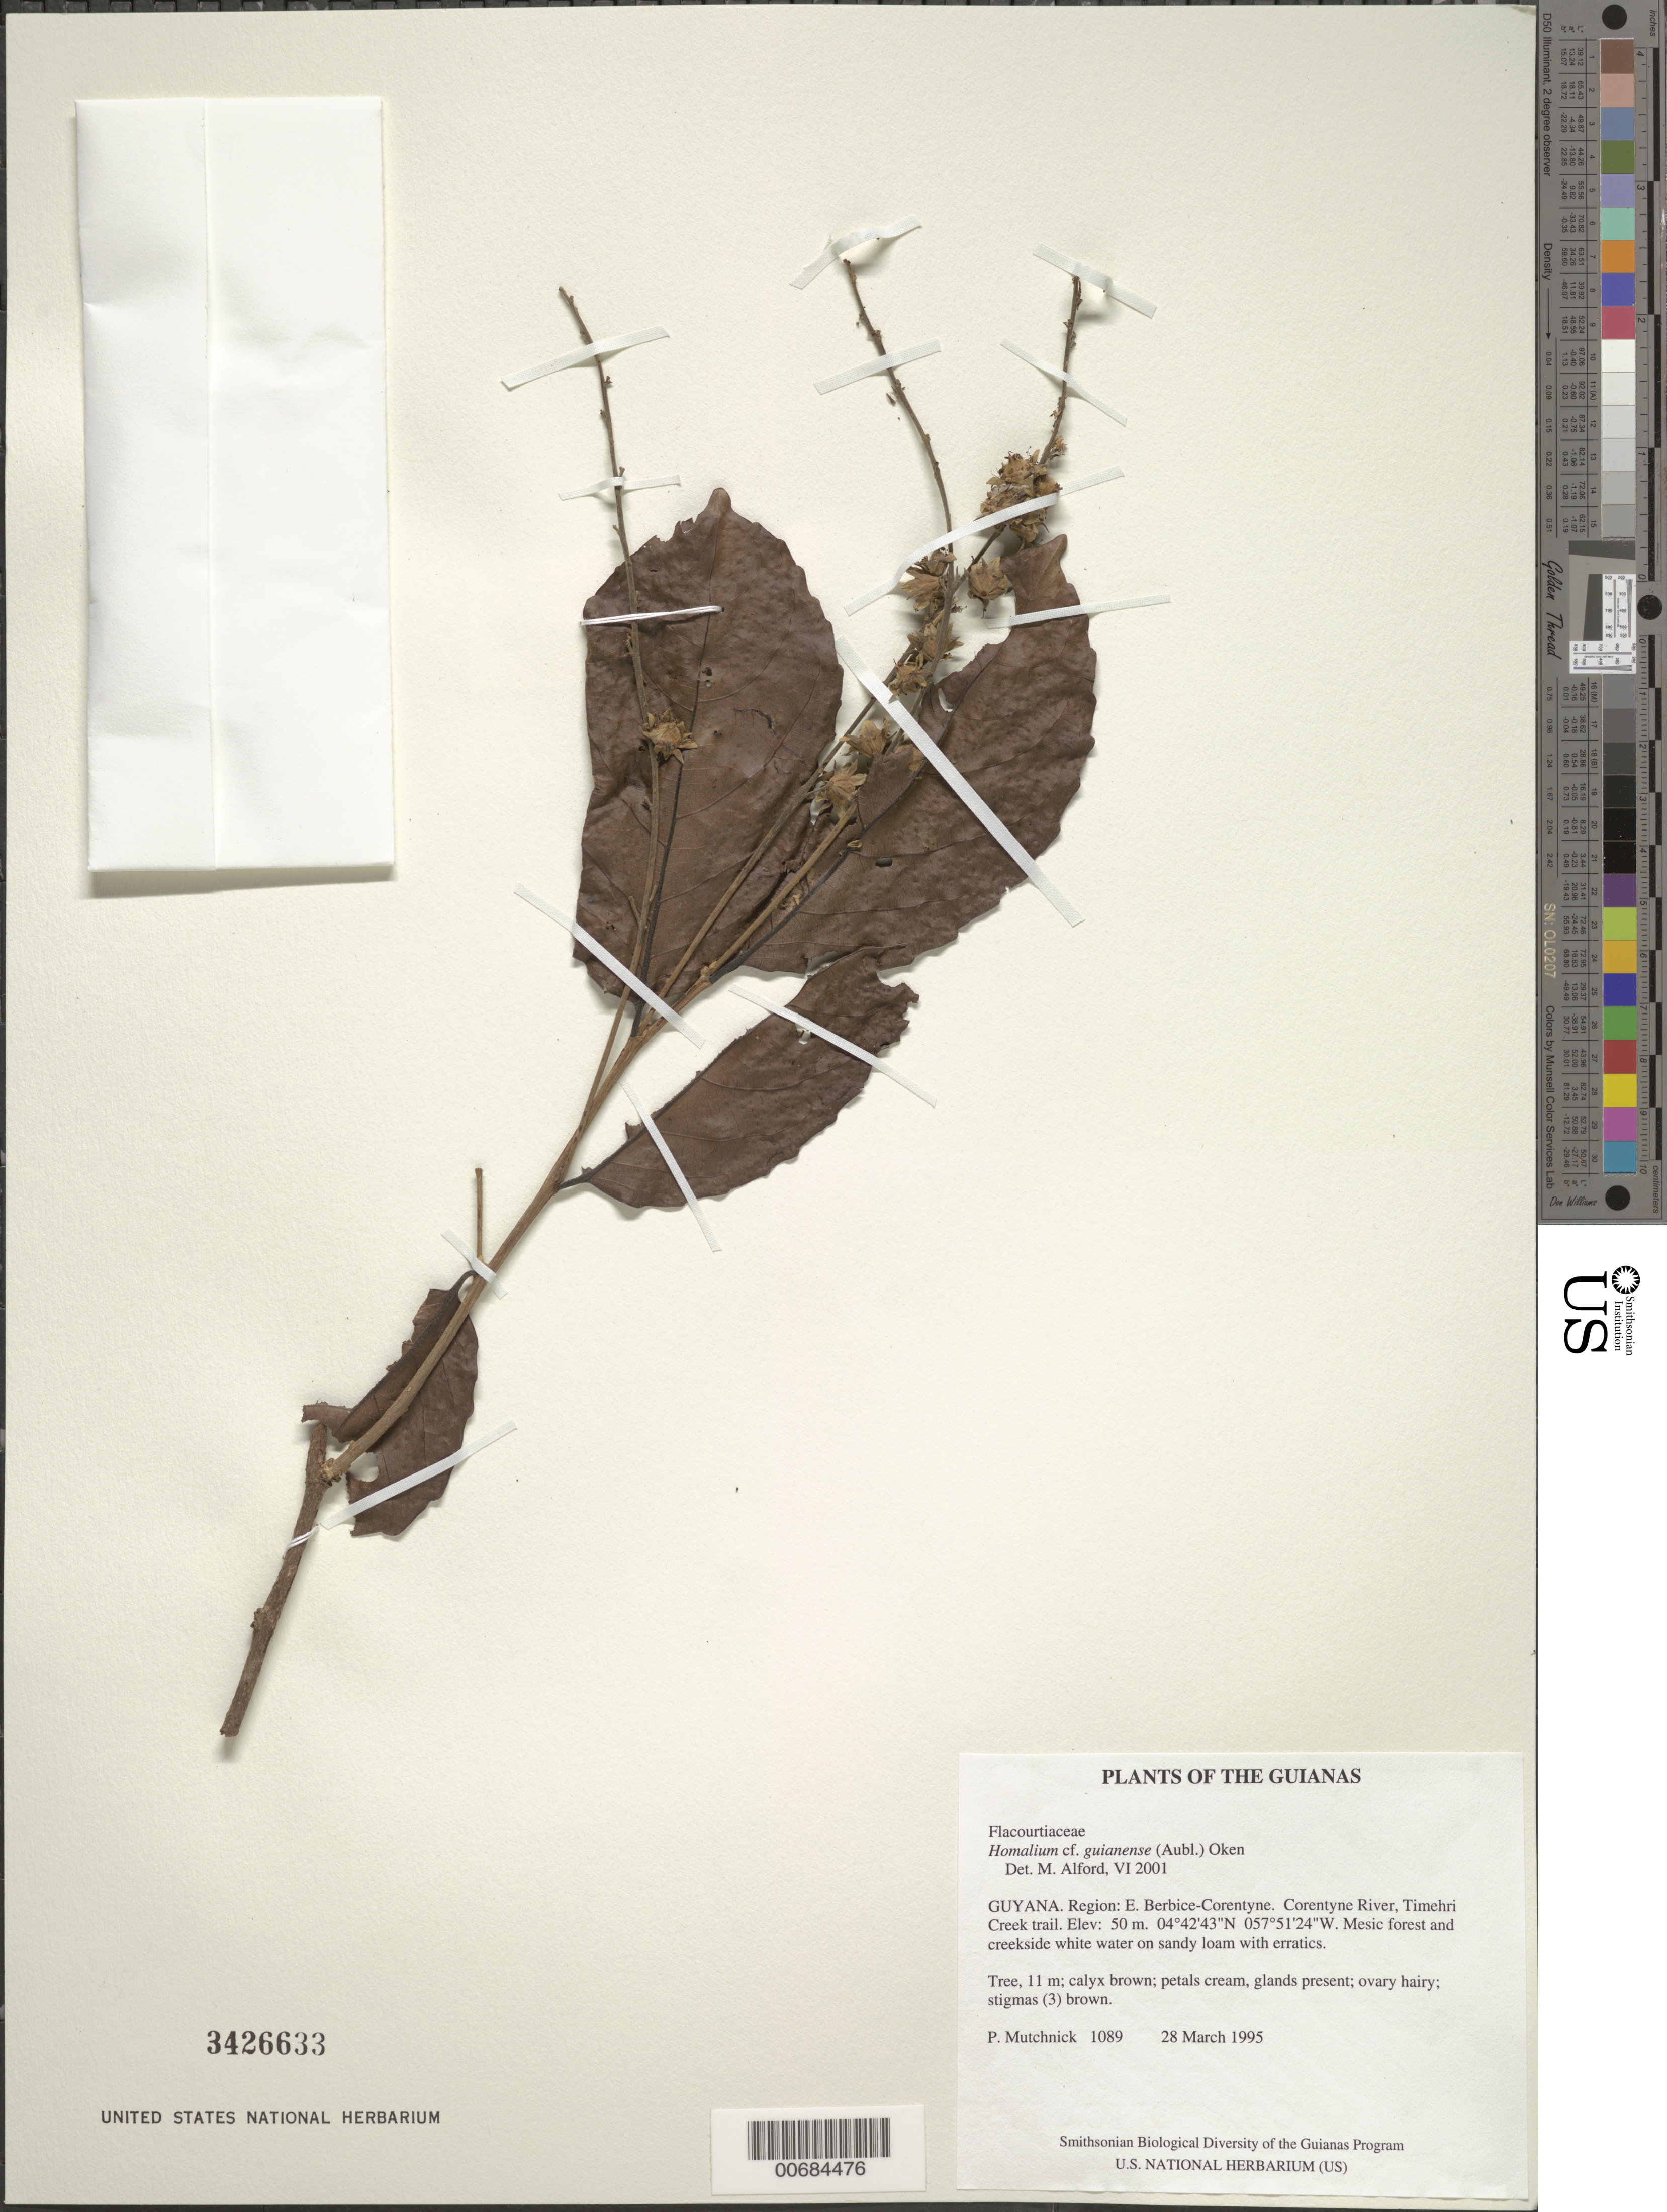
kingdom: Plantae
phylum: Tracheophyta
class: Magnoliopsida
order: Malpighiales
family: Salicaceae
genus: Homalium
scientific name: Homalium guianense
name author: (Aubl.) Oken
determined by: Alford, Mac Haverson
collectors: P. Mutchnick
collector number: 1089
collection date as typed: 28 March 1995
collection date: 1995-03-28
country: Guyana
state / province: E. Berbice-Corentyne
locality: Corentyne River, Timehri Creek trail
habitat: Mesic forest and creekside white water on sandy loam with erratics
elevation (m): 50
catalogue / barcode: US 3426633